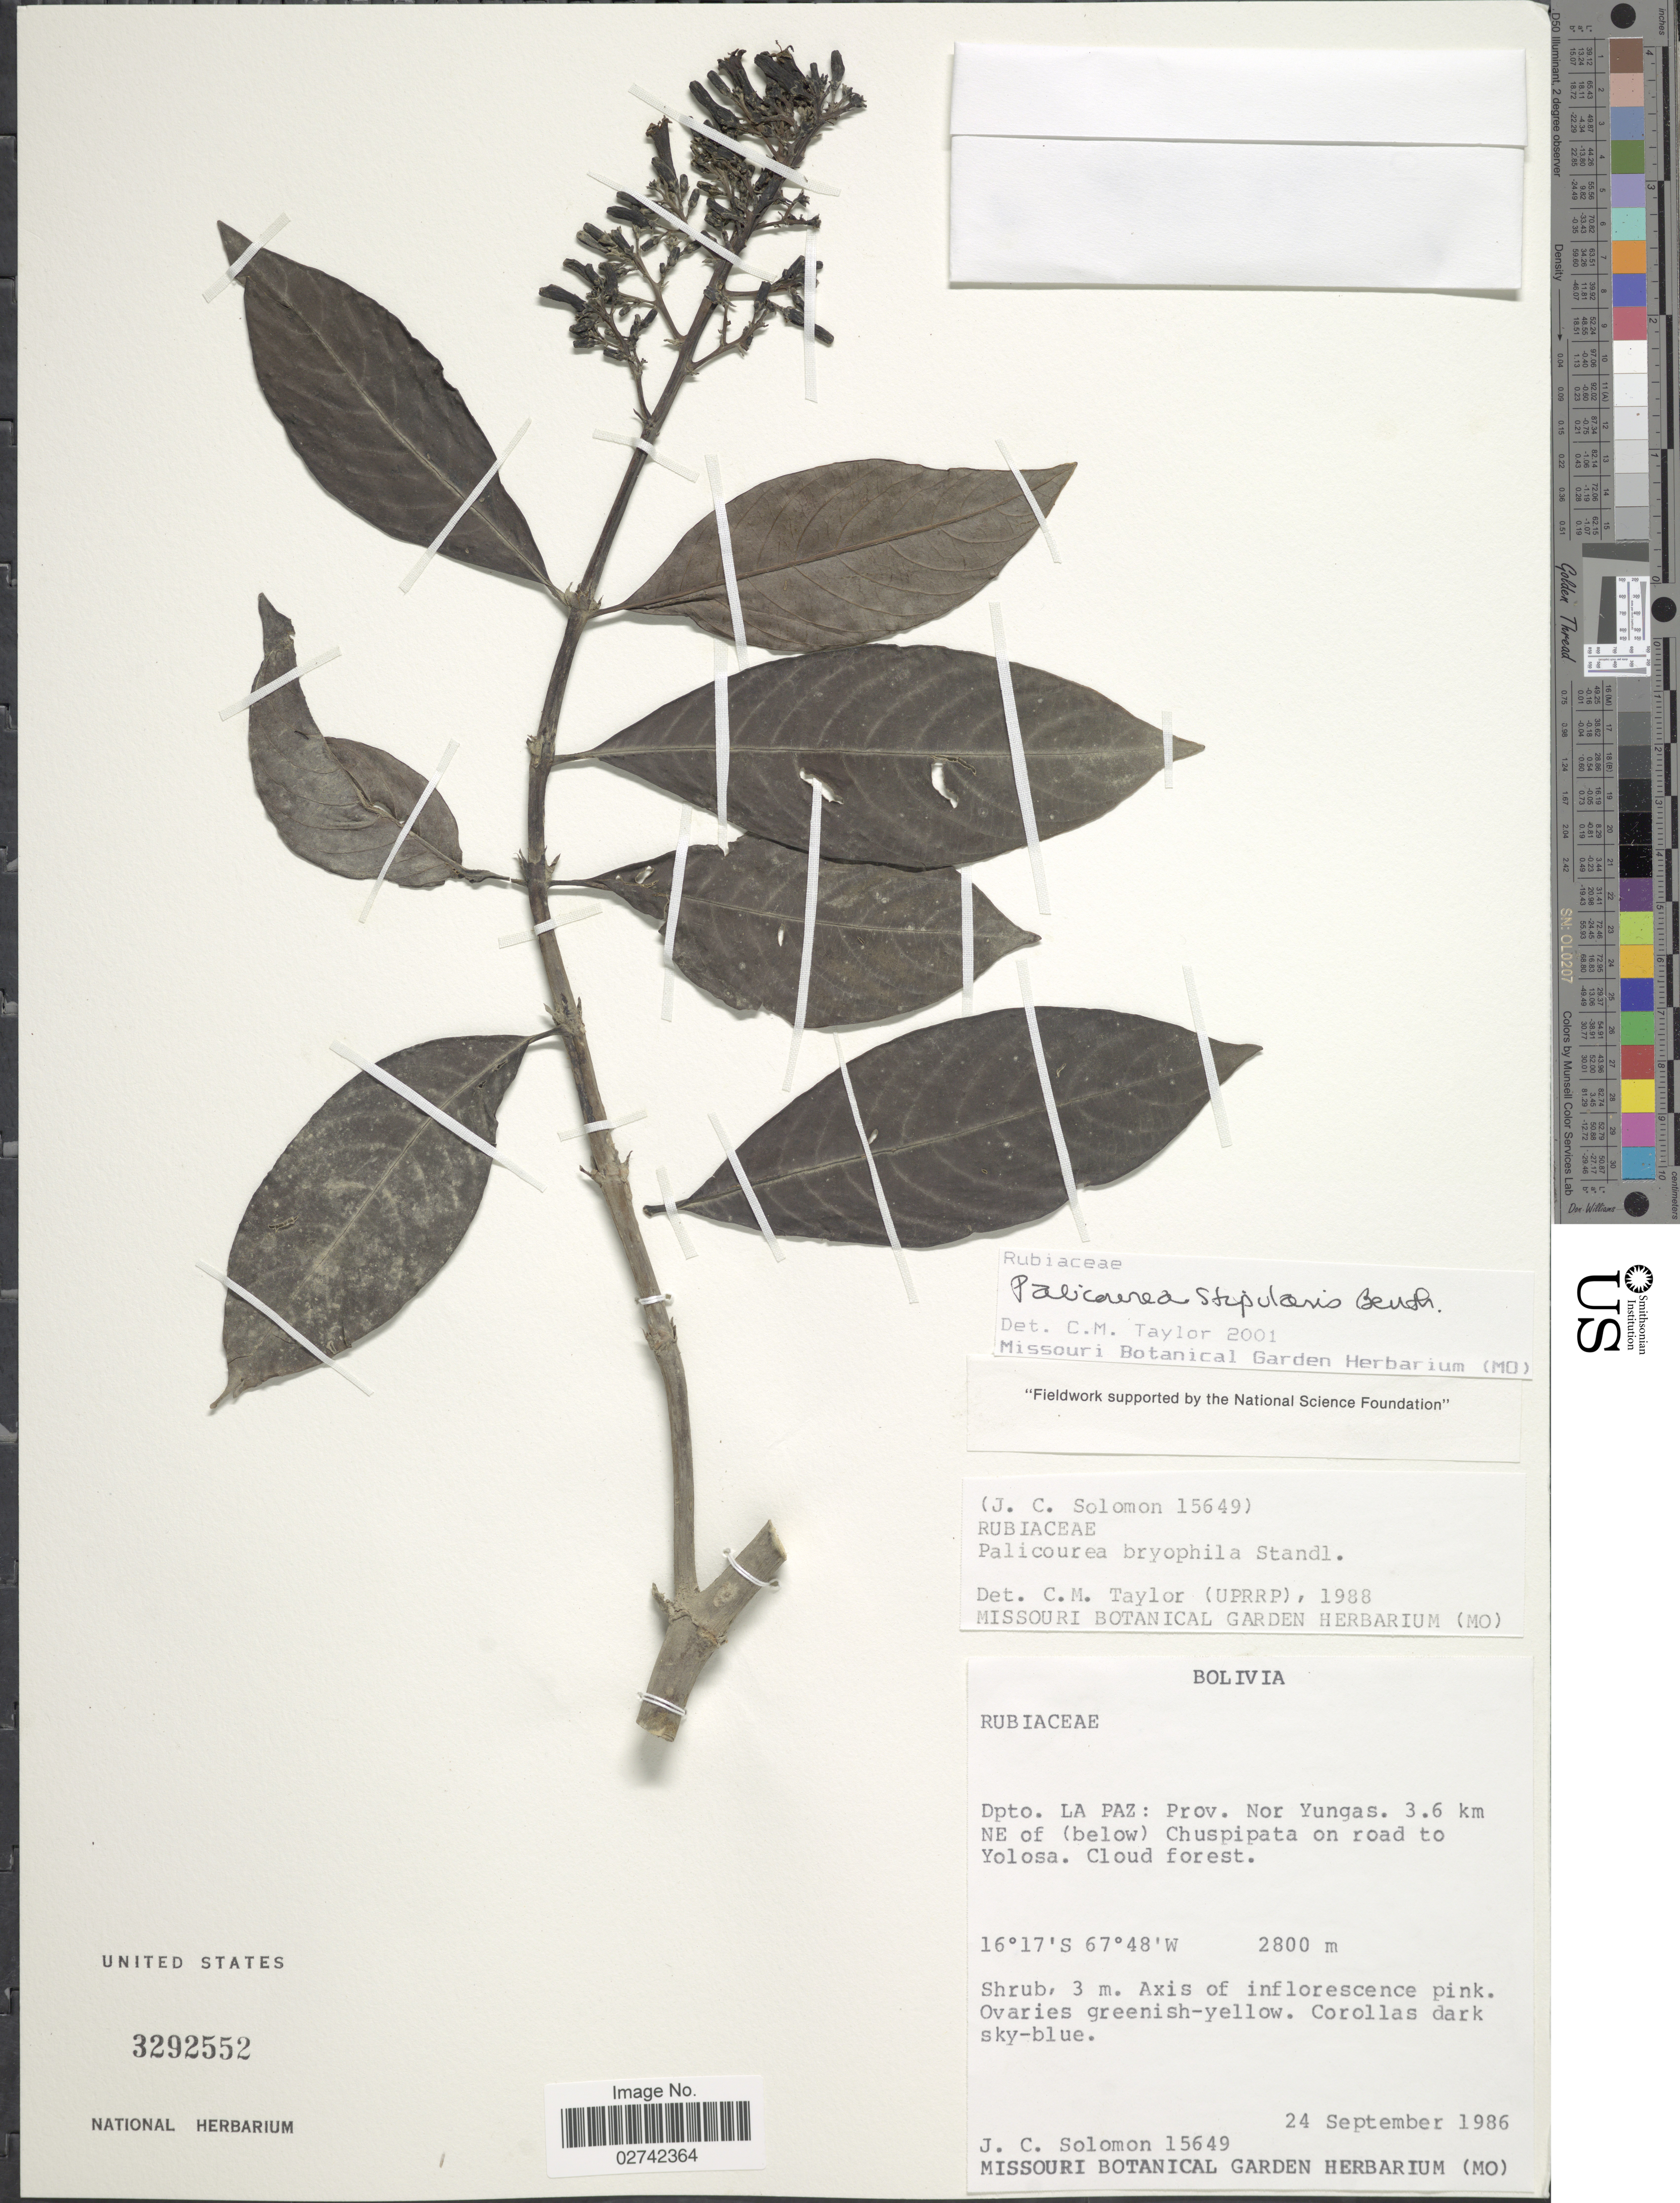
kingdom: Plantae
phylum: Tracheophyta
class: Magnoliopsida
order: Gentianales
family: Rubiaceae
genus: Palicourea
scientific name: Palicourea stipularis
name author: Benth.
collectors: J. C. Solomon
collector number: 15649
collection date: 1986-09-24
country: Bolivia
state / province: La Paz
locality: Prov. Nor Yungas, 3.6 km NE of (below) Chusipata on road to Yolosa.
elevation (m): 2800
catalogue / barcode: US 3292552